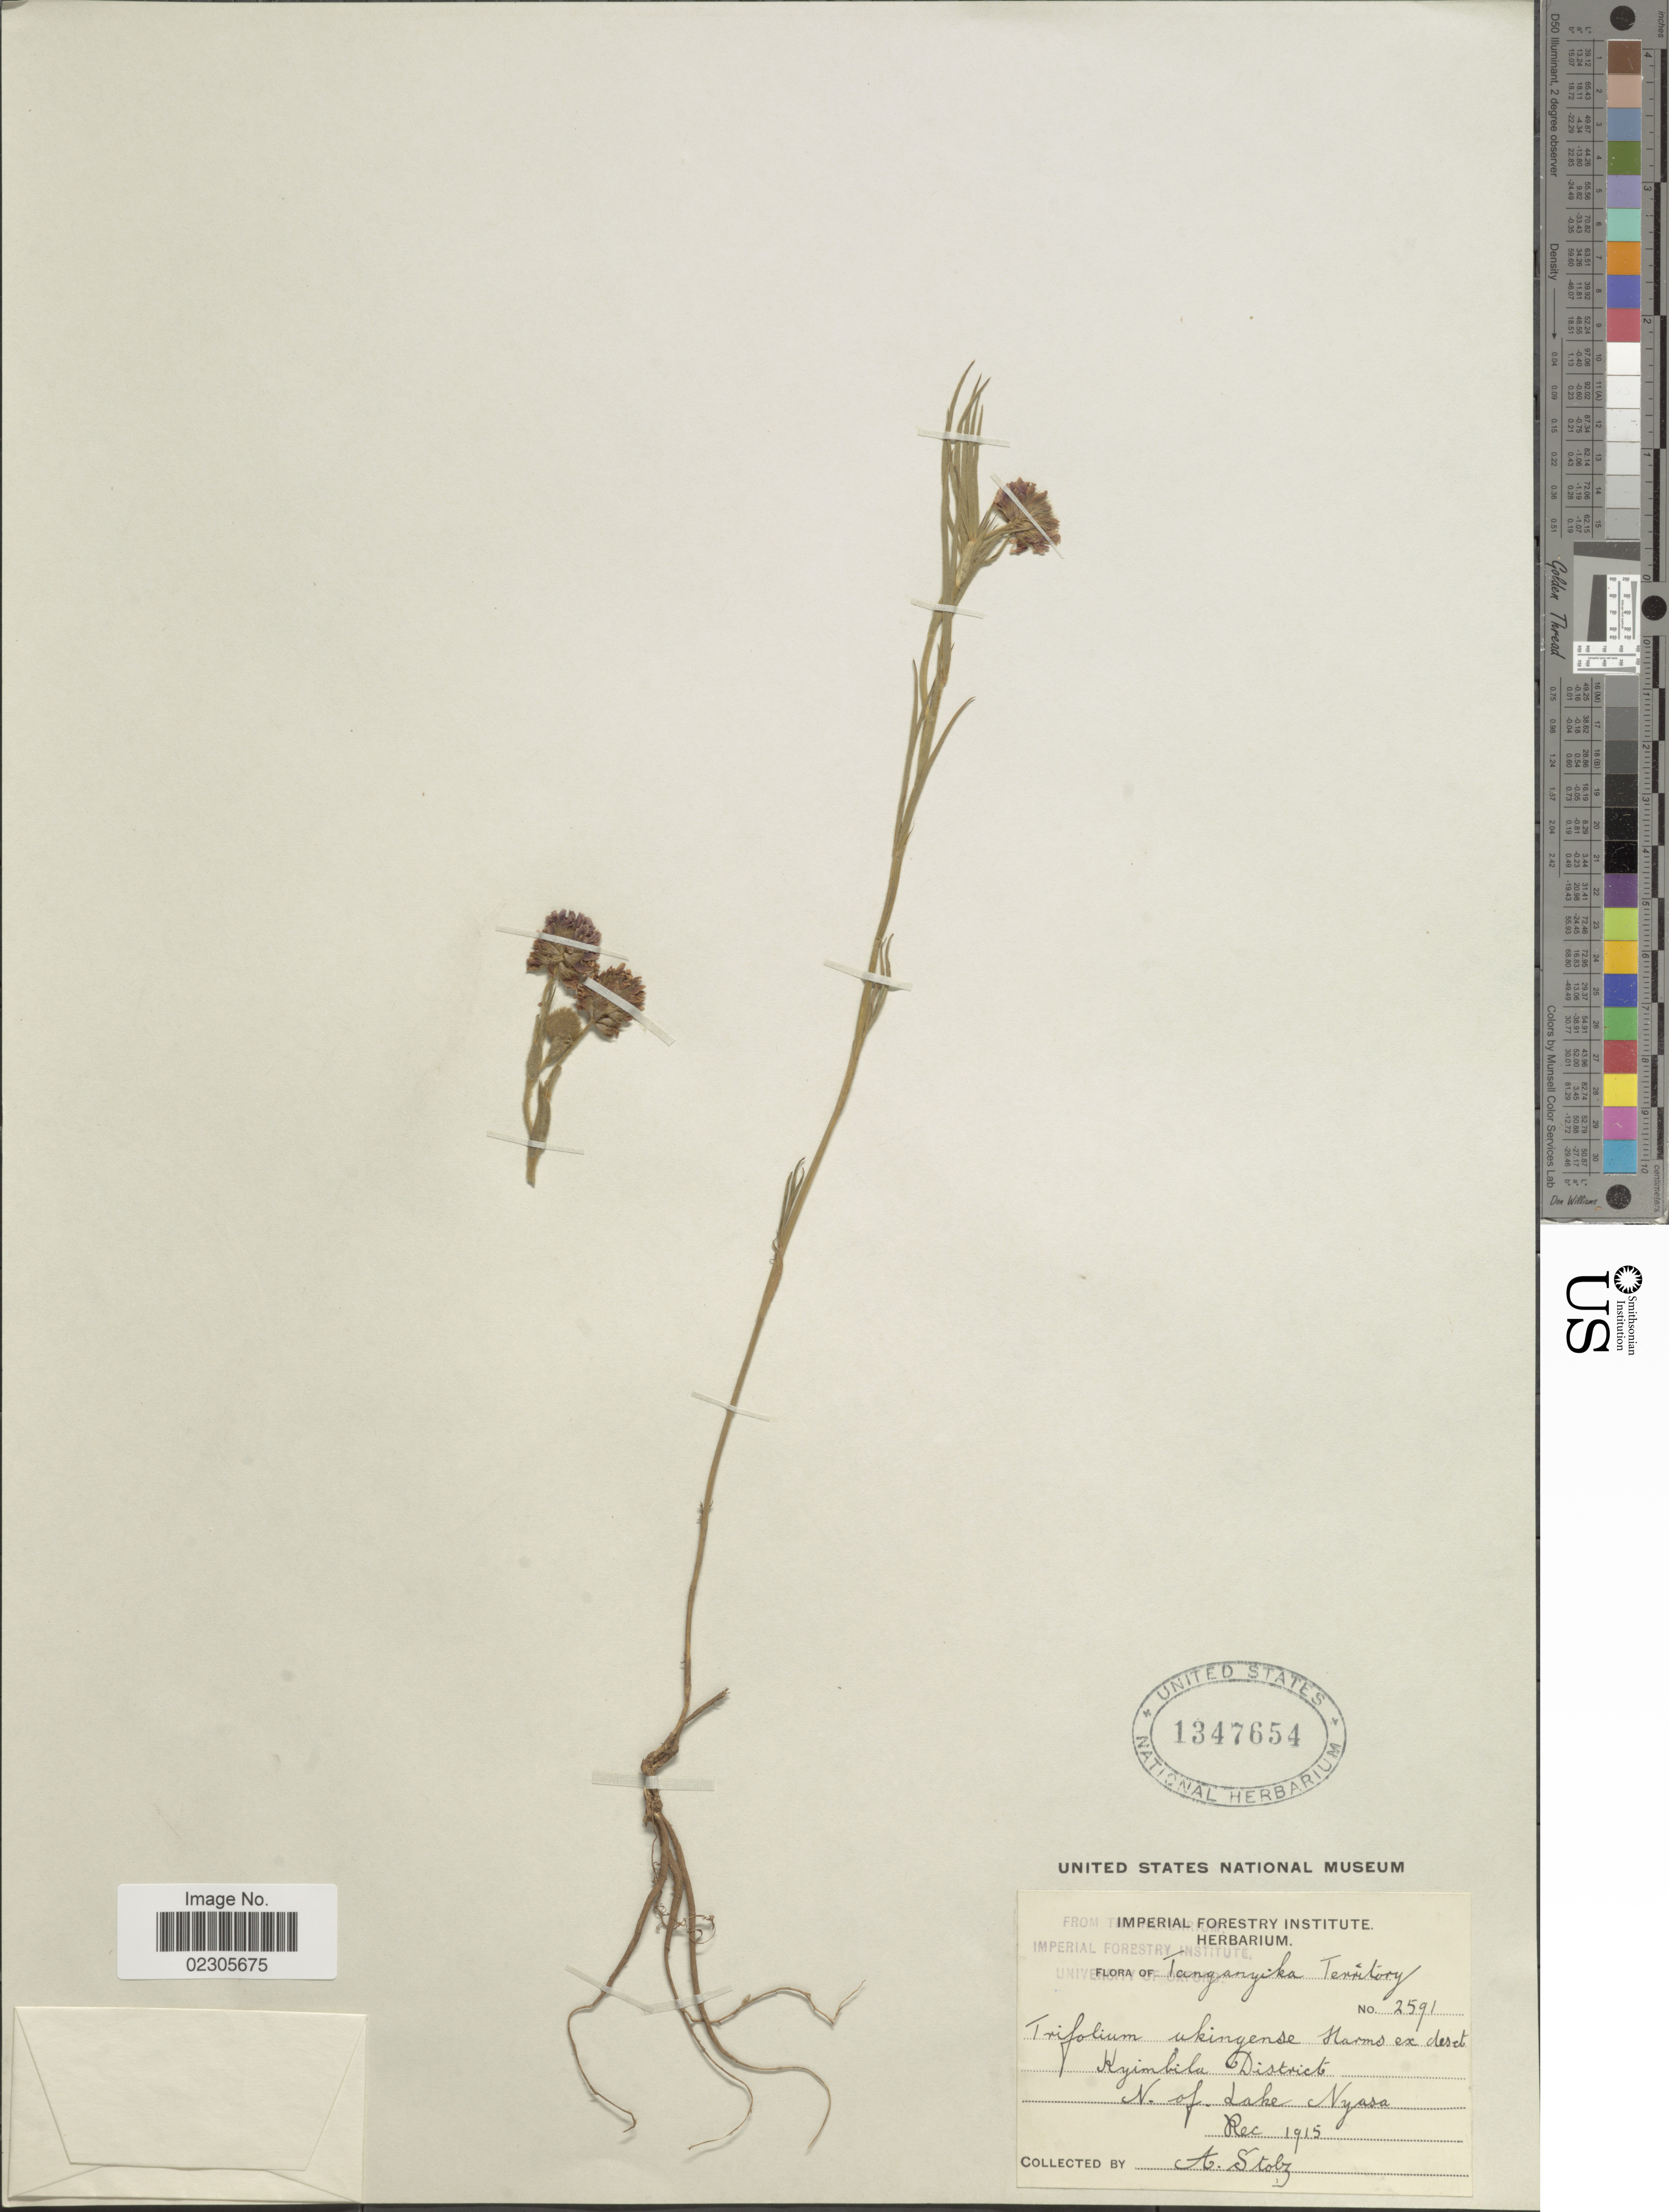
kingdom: Plantae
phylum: Tracheophyta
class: Magnoliopsida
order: Fabales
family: Fabaceae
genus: Trifolium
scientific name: Trifolium ukingense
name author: Harms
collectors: A. Stolz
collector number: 2591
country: Tanzania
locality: Tanganyika Territory, Kyimbila District, N. of Lake Nyasa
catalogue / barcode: US 1347654